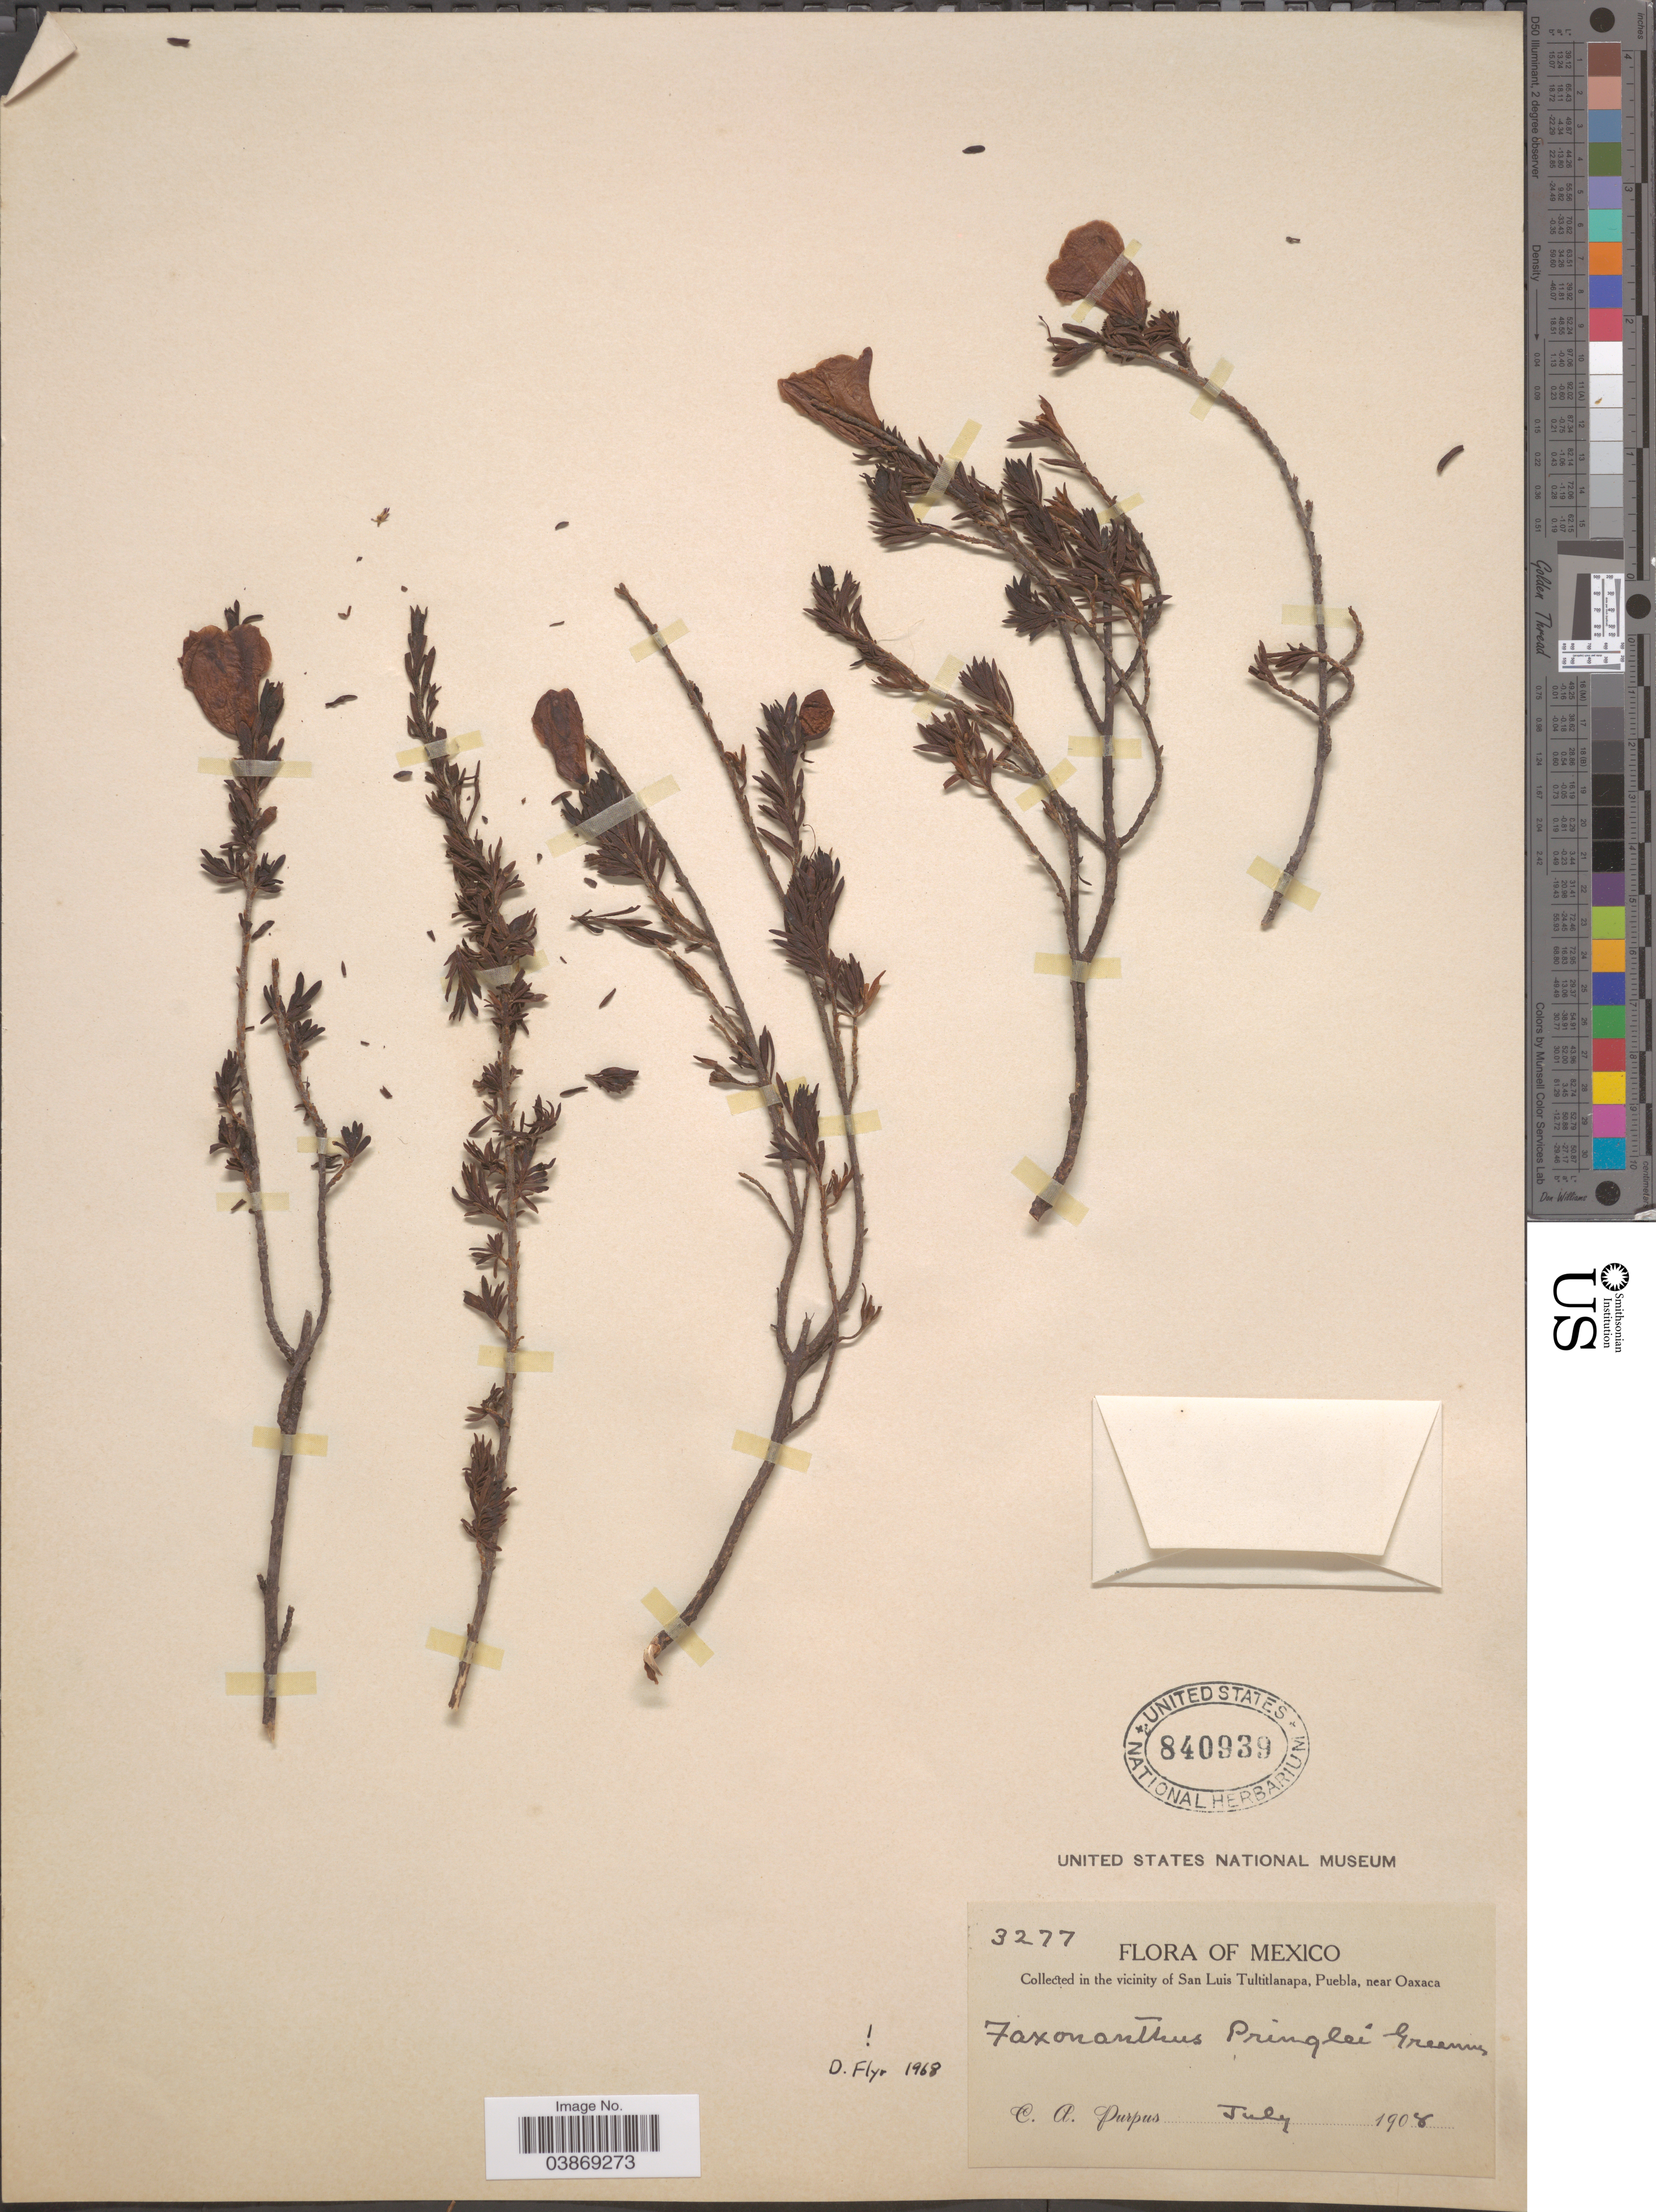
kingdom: Plantae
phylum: Tracheophyta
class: Magnoliopsida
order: Lamiales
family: Scrophulariaceae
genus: Faxonanthus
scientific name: Faxonanthus pringlei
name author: Greenm.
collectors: C. A. Purpus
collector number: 3277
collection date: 1908-07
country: Mexico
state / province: Puebla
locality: In the vicinity of San Luis Tultitlanapa, near Oaxaca.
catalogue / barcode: US 840939